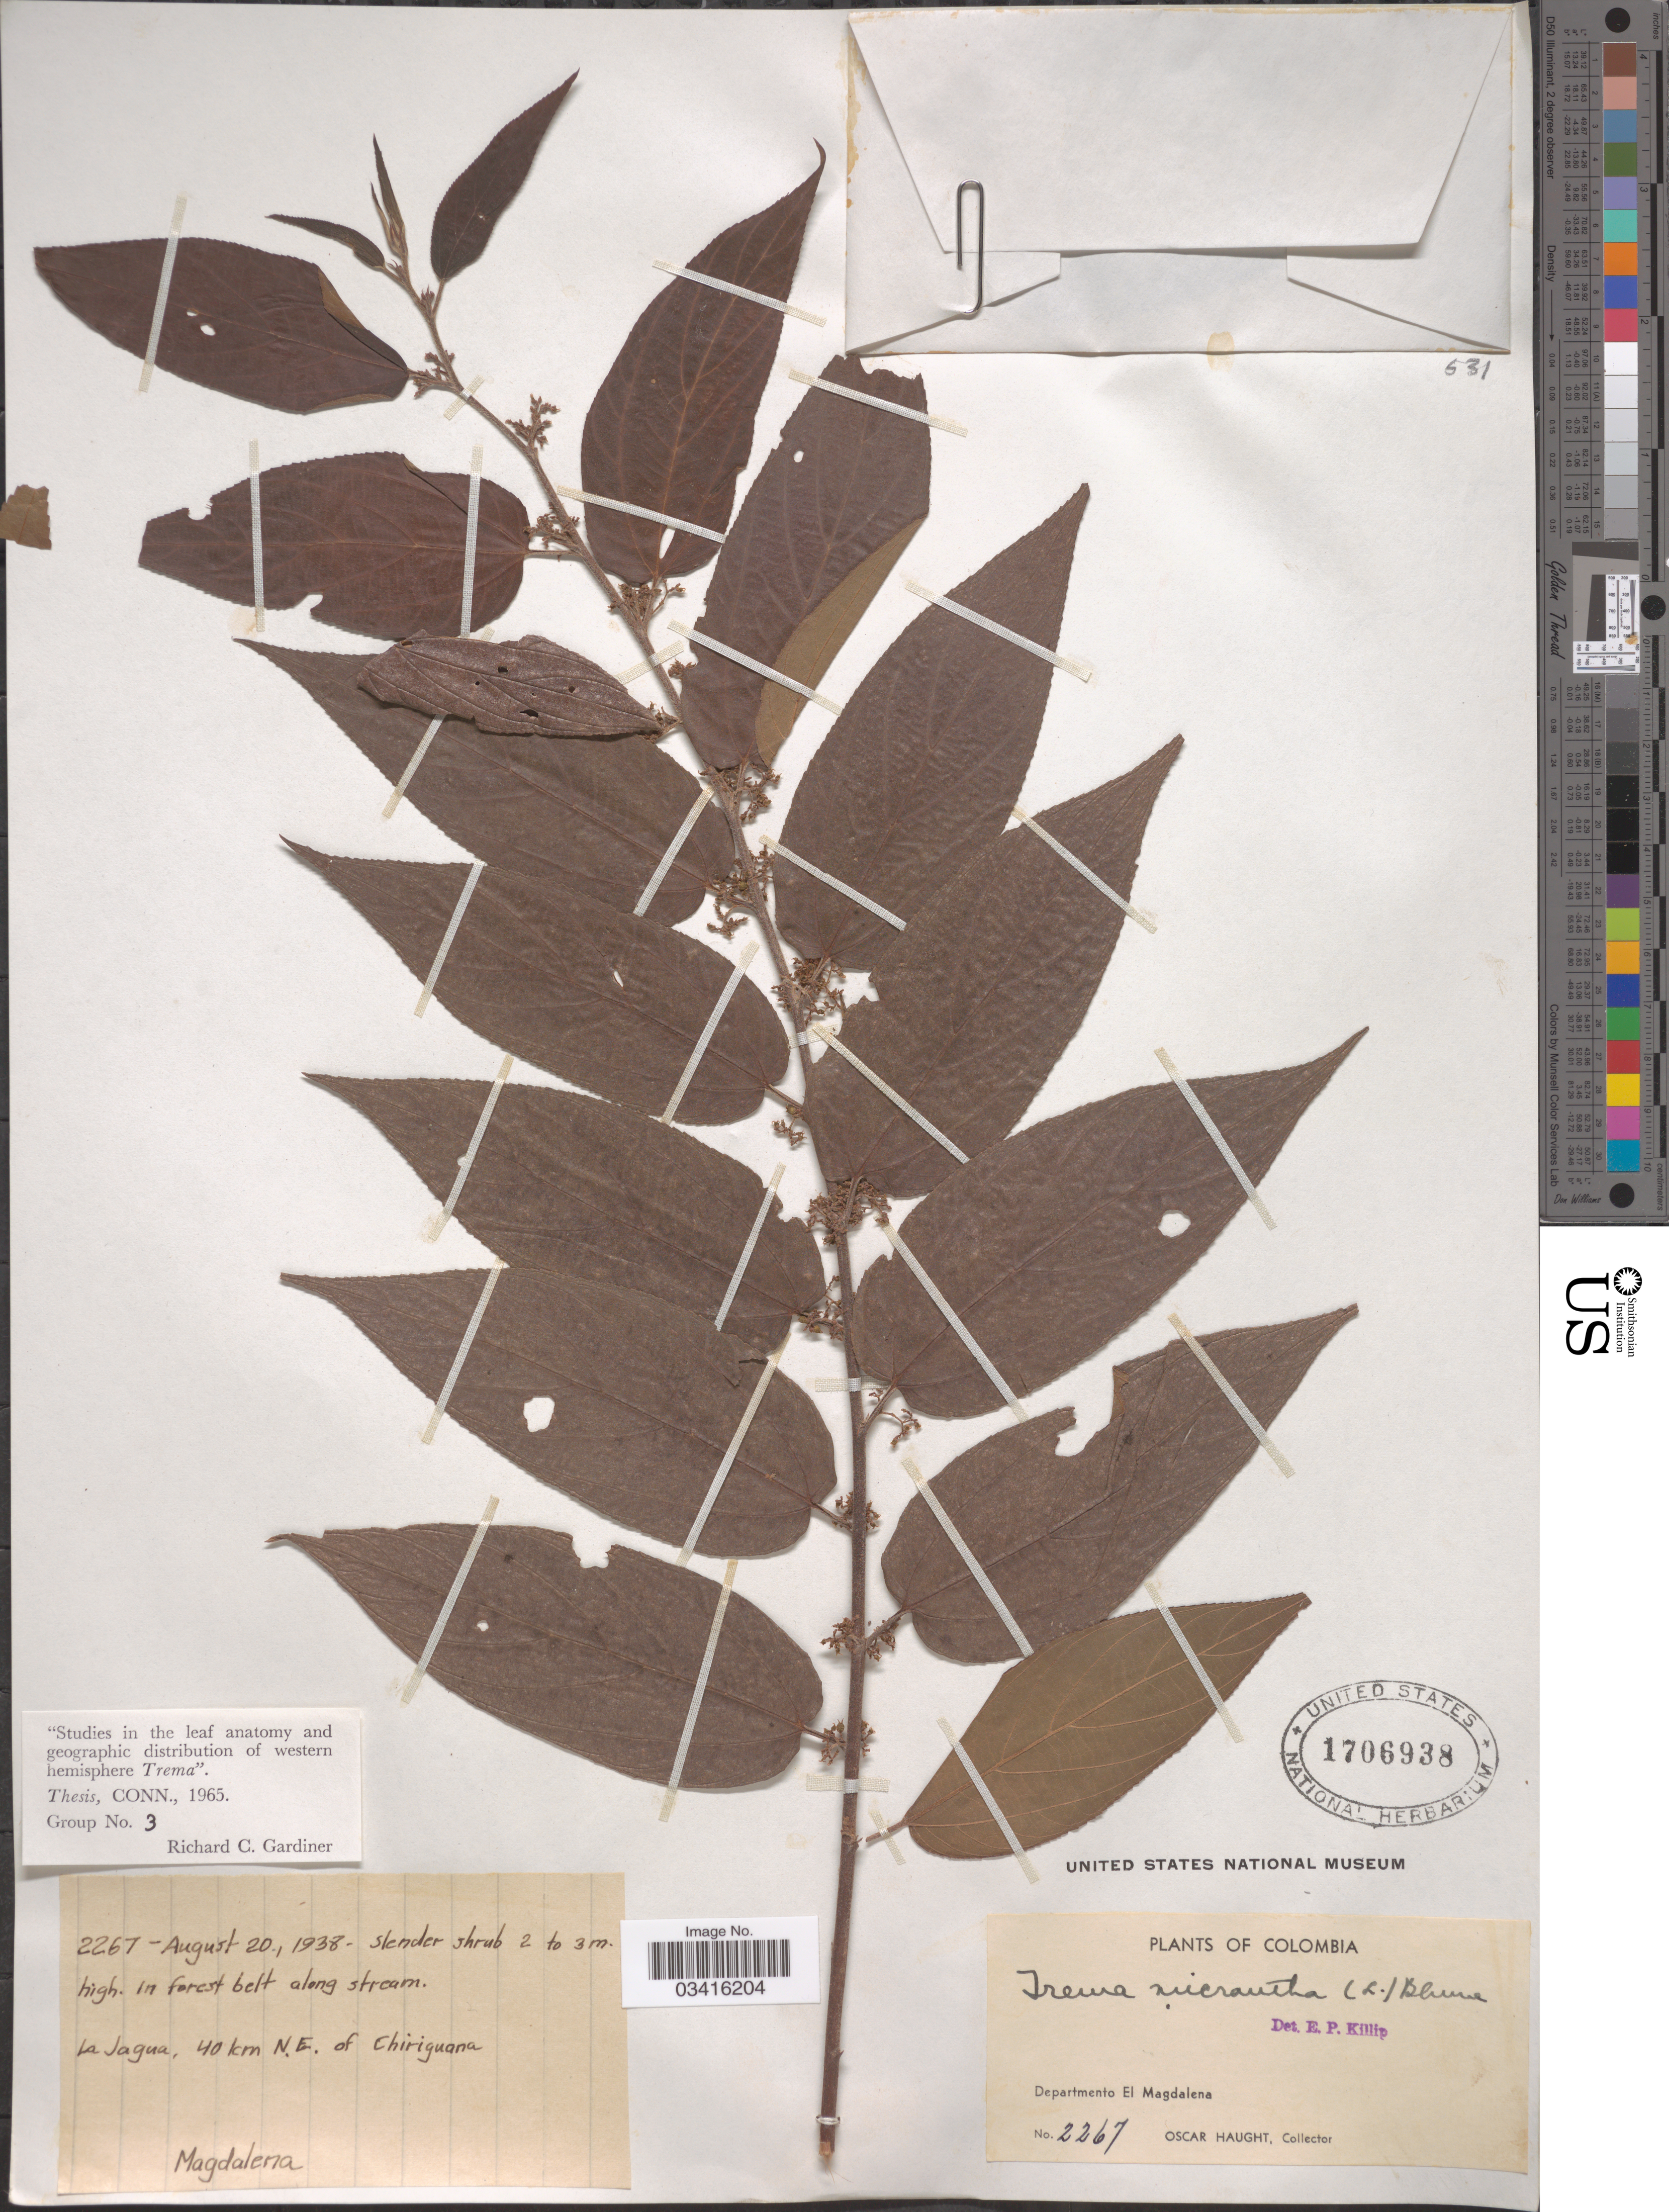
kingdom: Plantae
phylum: Tracheophyta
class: Magnoliopsida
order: Rosales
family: Cannabaceae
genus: Trema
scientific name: Trema micranthum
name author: (L.) Blume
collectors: O. L. Haught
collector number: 2267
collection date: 1938-08-20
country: Colombia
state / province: Magdalena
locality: La Jagua, 40 km N.E. of Chiriguana. Departmento El Magdalena.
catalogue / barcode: US 1706938